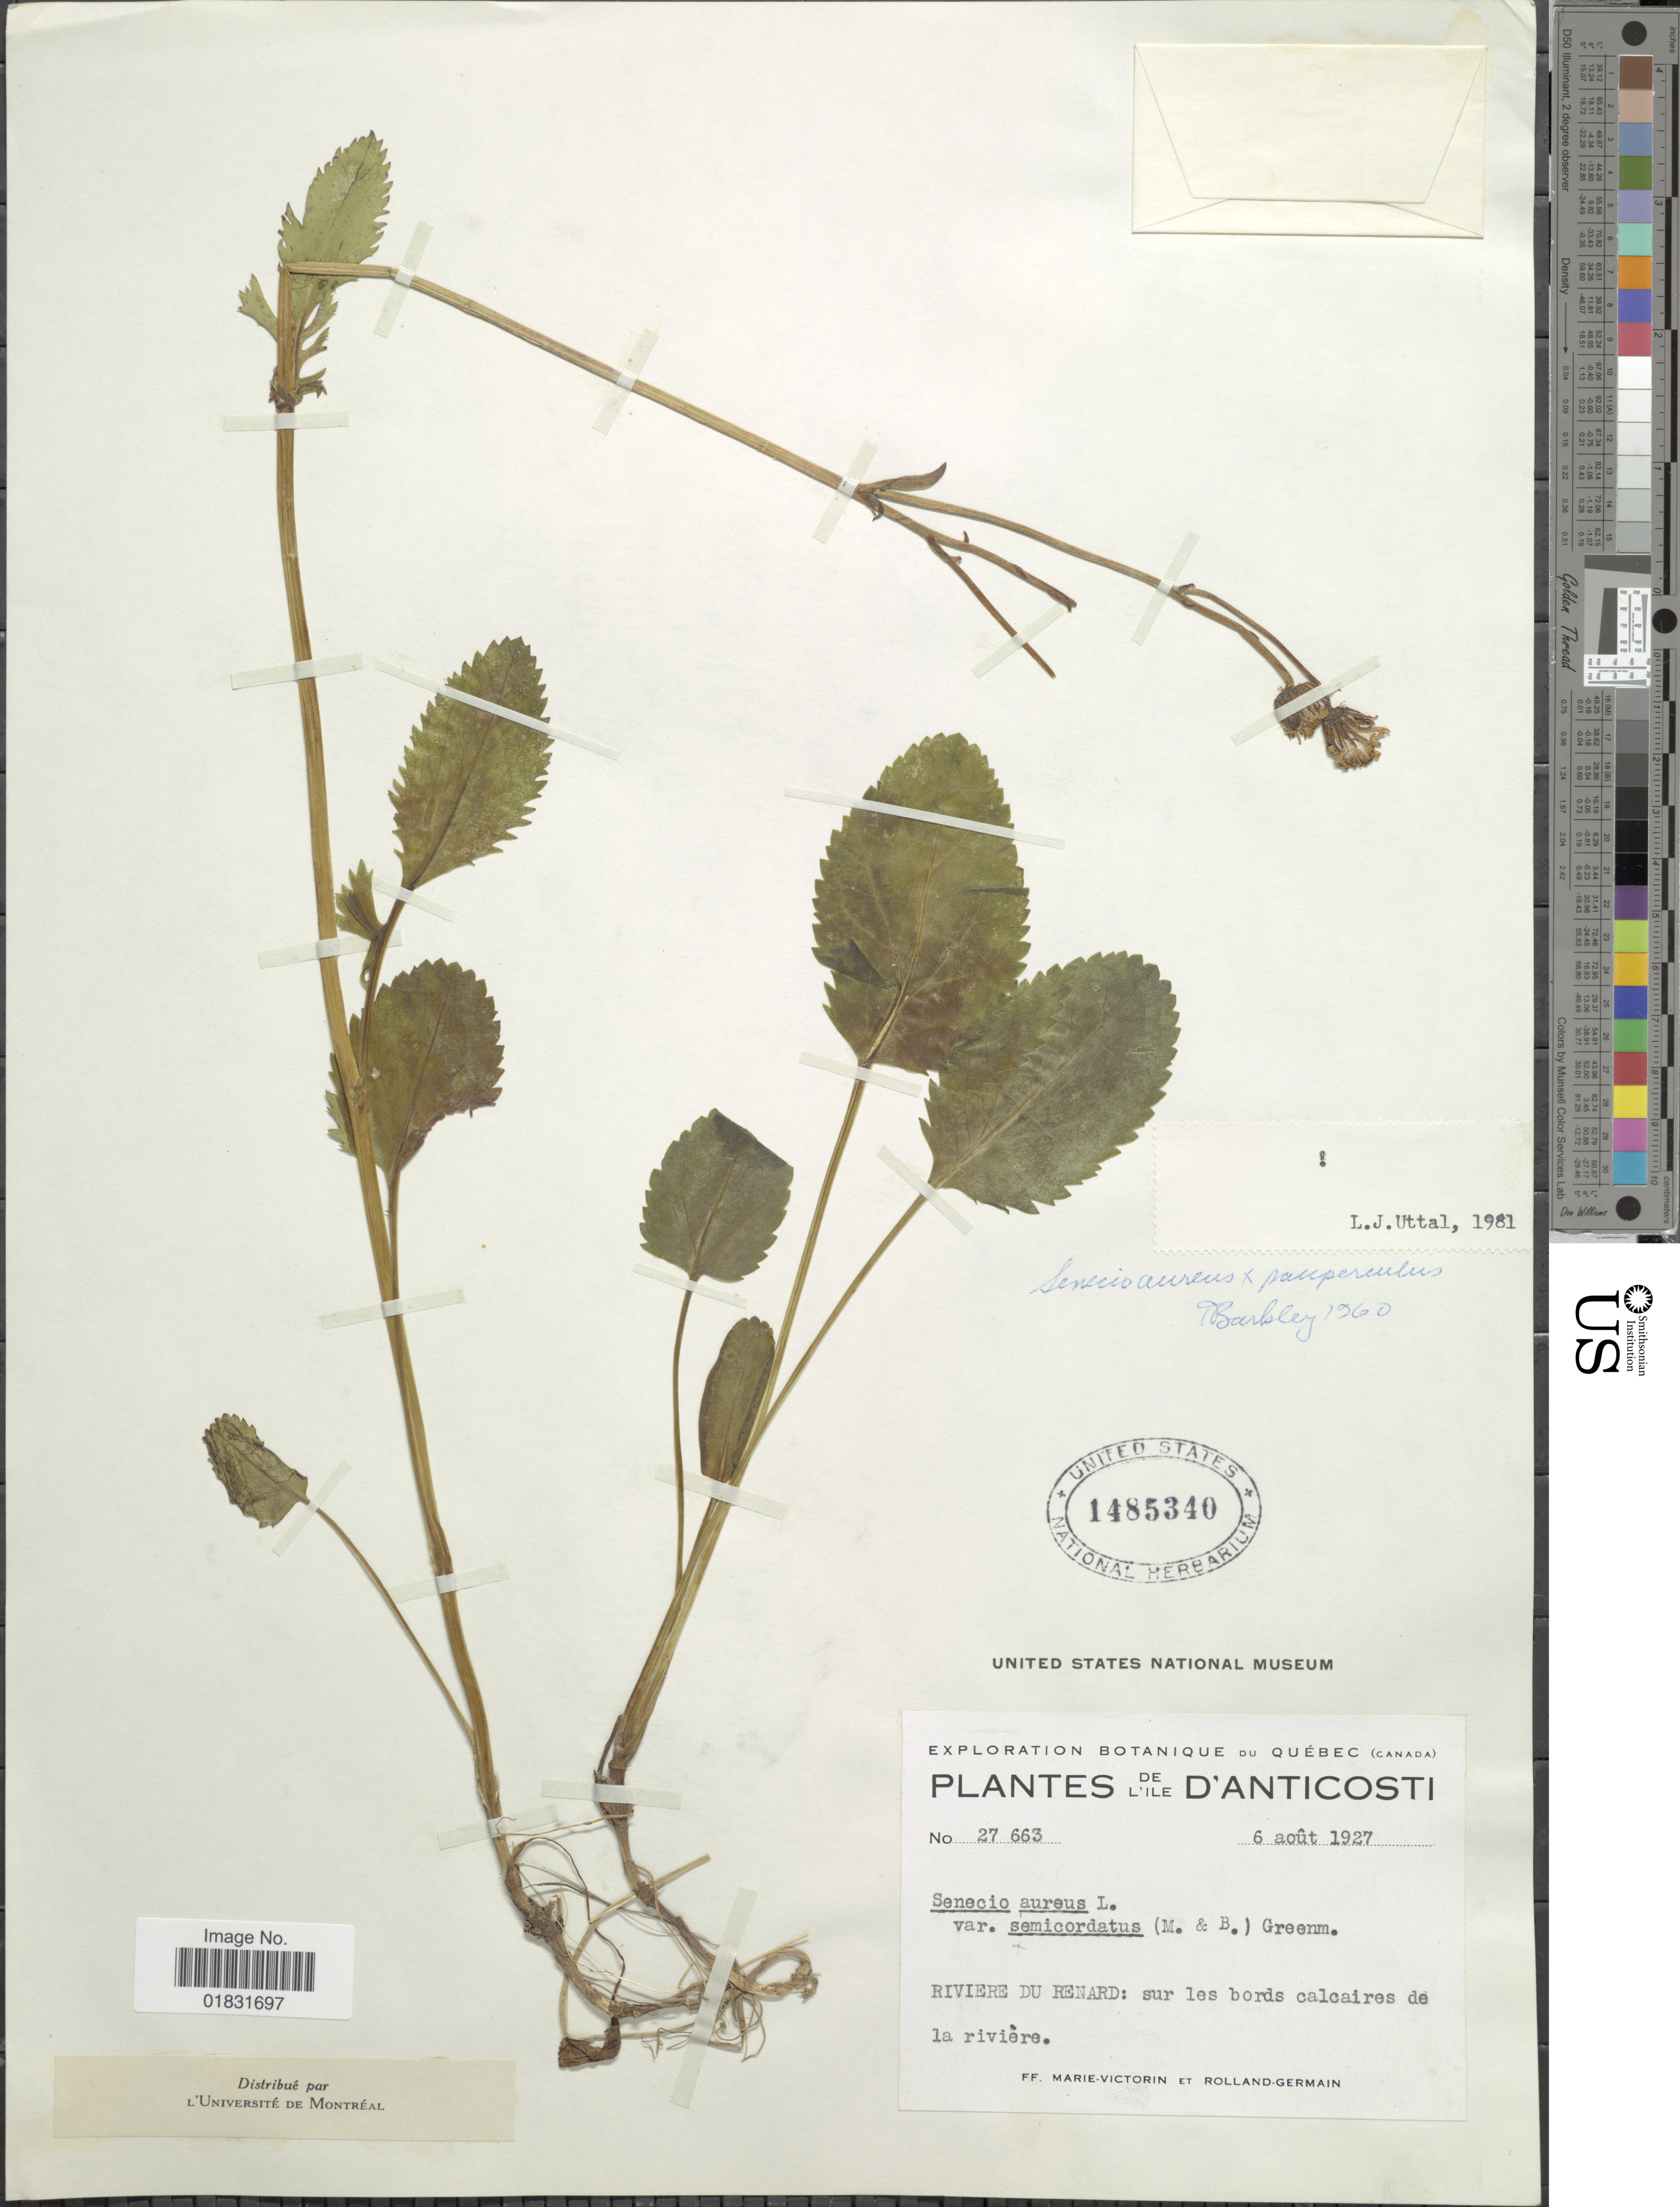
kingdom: Plantae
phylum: Tracheophyta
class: Magnoliopsida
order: Asterales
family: Asteraceae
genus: Packera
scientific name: Packera paupercula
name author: (Michx.) Á. Löve & D. Löve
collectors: F. Marie-Victorin & Rolland-Germain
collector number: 27663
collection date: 1927-08-06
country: Canada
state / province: Quebec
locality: De L'Ile D'Anticosti, Riviere du Renard: sur les bords calcaires de la rivière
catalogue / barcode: US 1485340